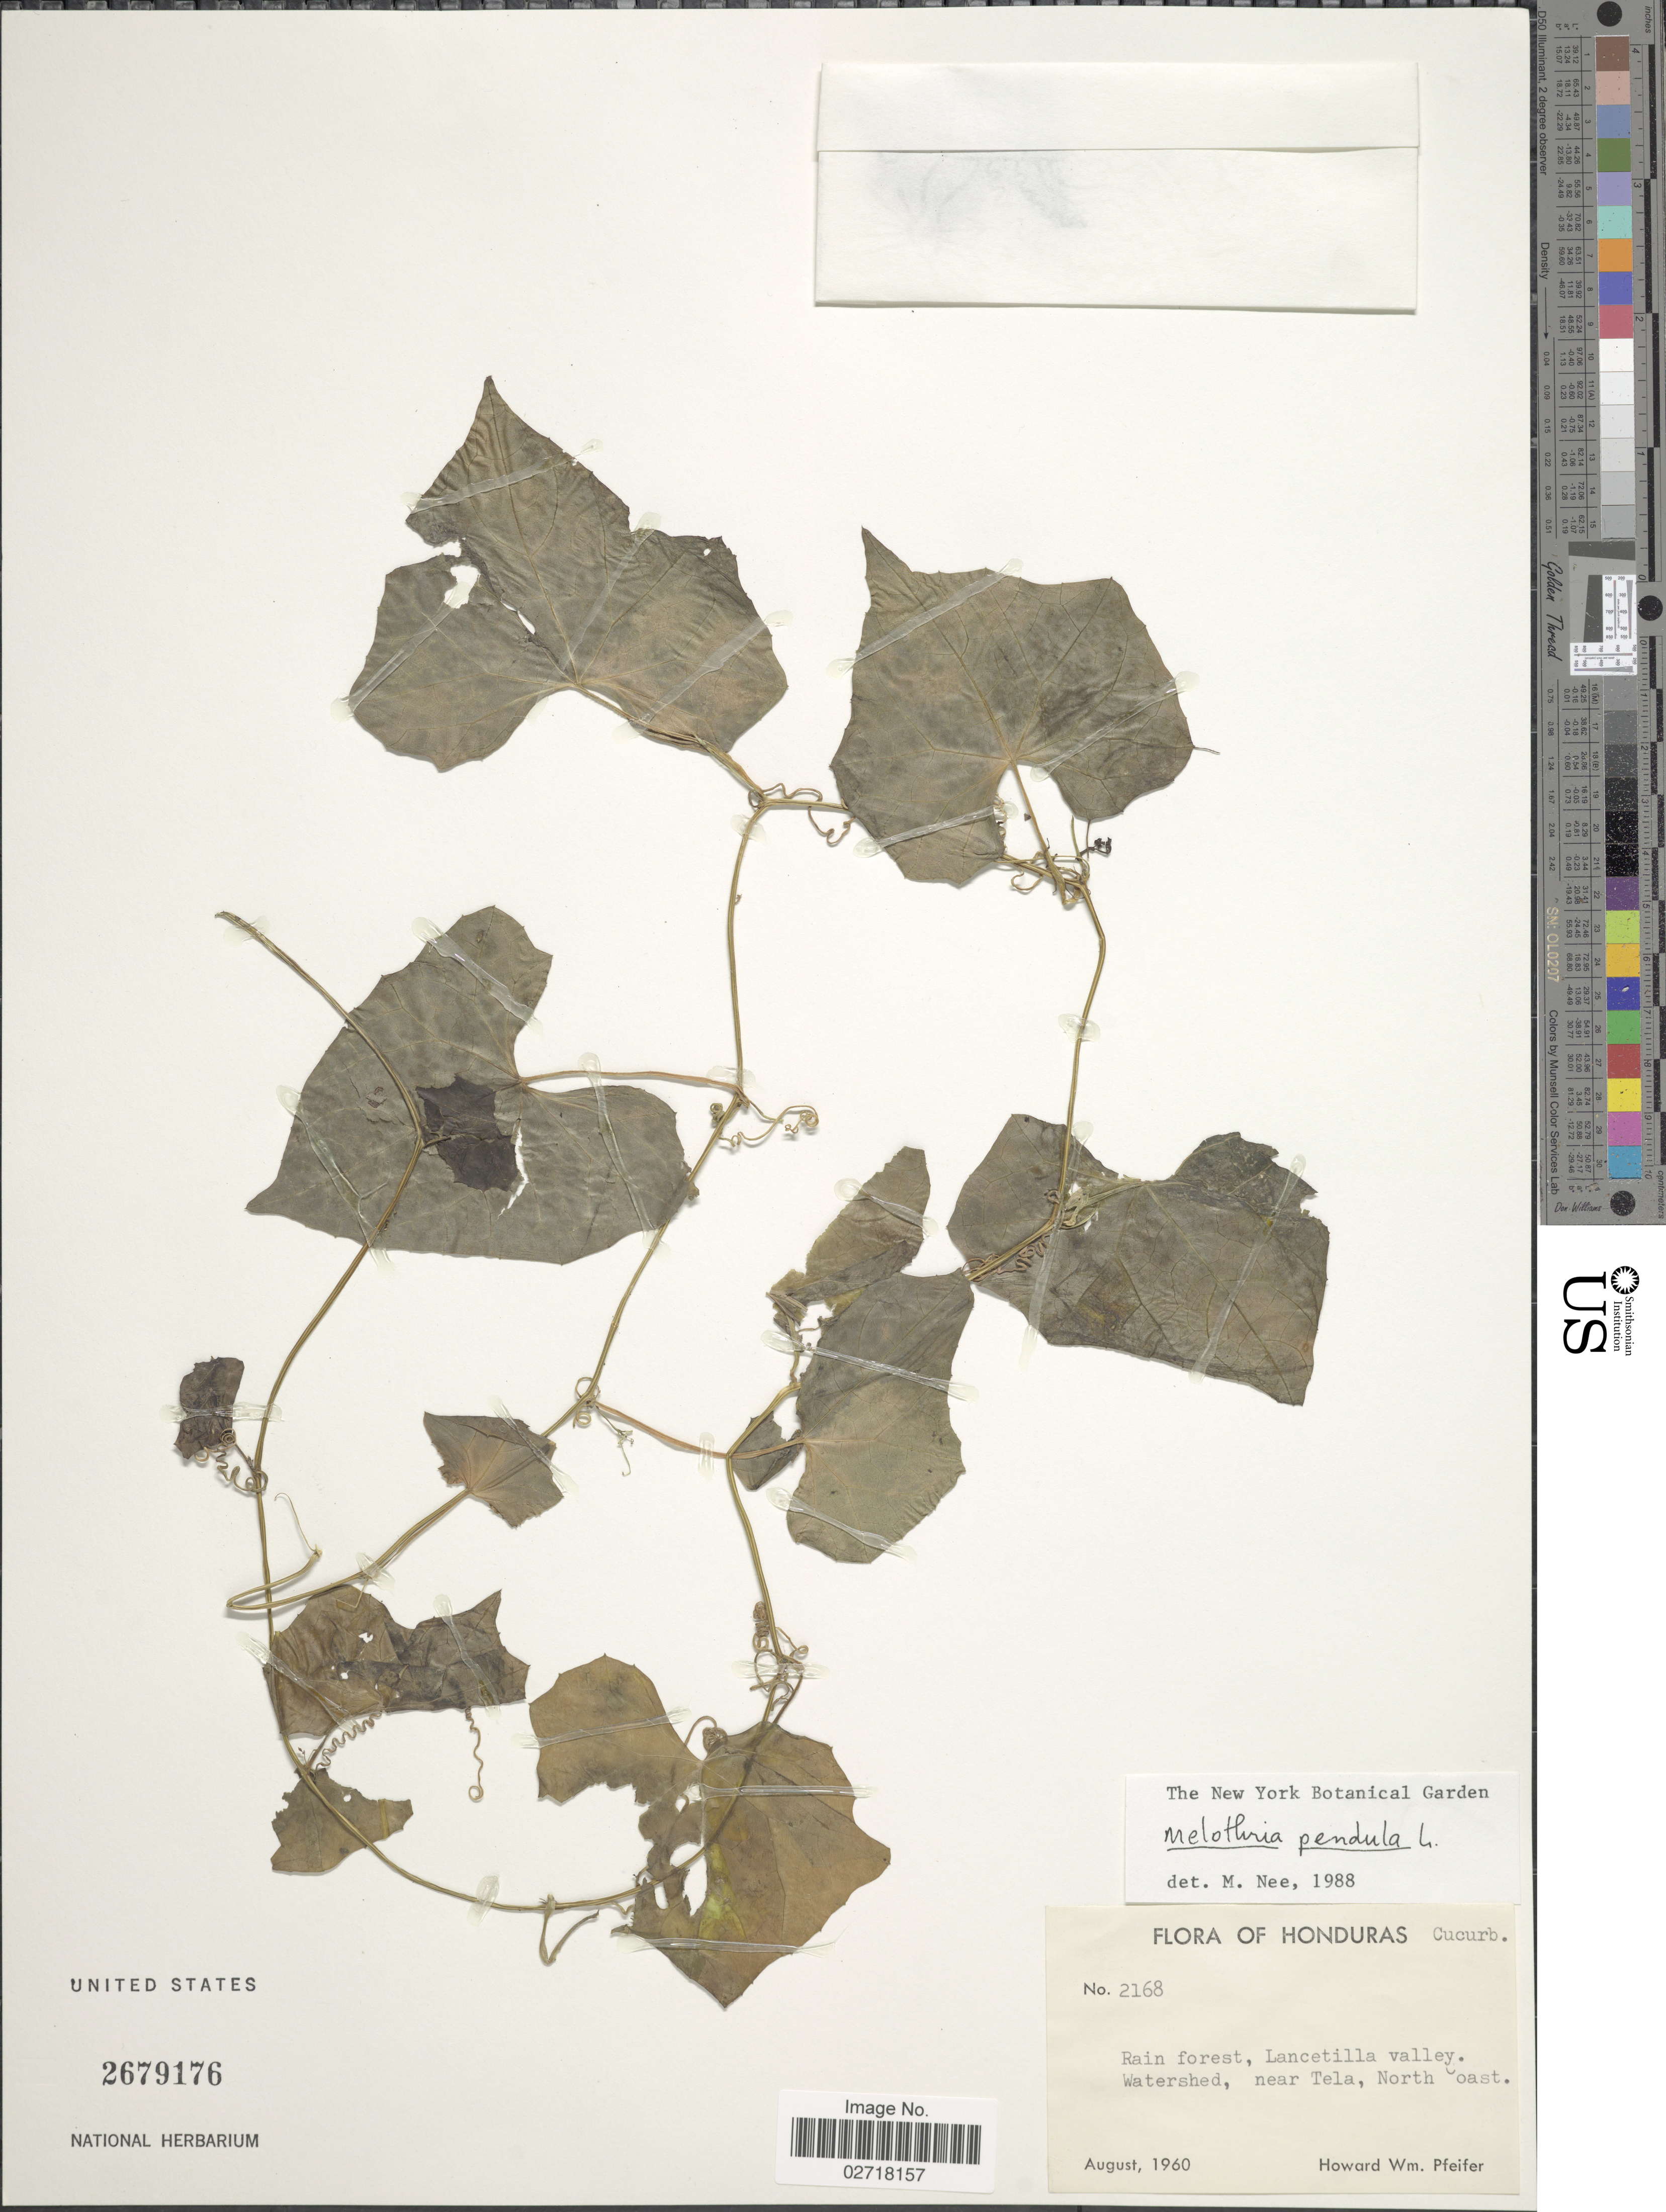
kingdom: Plantae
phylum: Tracheophyta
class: Magnoliopsida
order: Cucurbitales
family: Cucurbitaceae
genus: Melothria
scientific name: Melothria pendula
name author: L.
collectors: H. W. Pfeifer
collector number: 2168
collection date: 1960-08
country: Honduras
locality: Lancetilla valley Watershed, near Tela, North Coast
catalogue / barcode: US 2679176